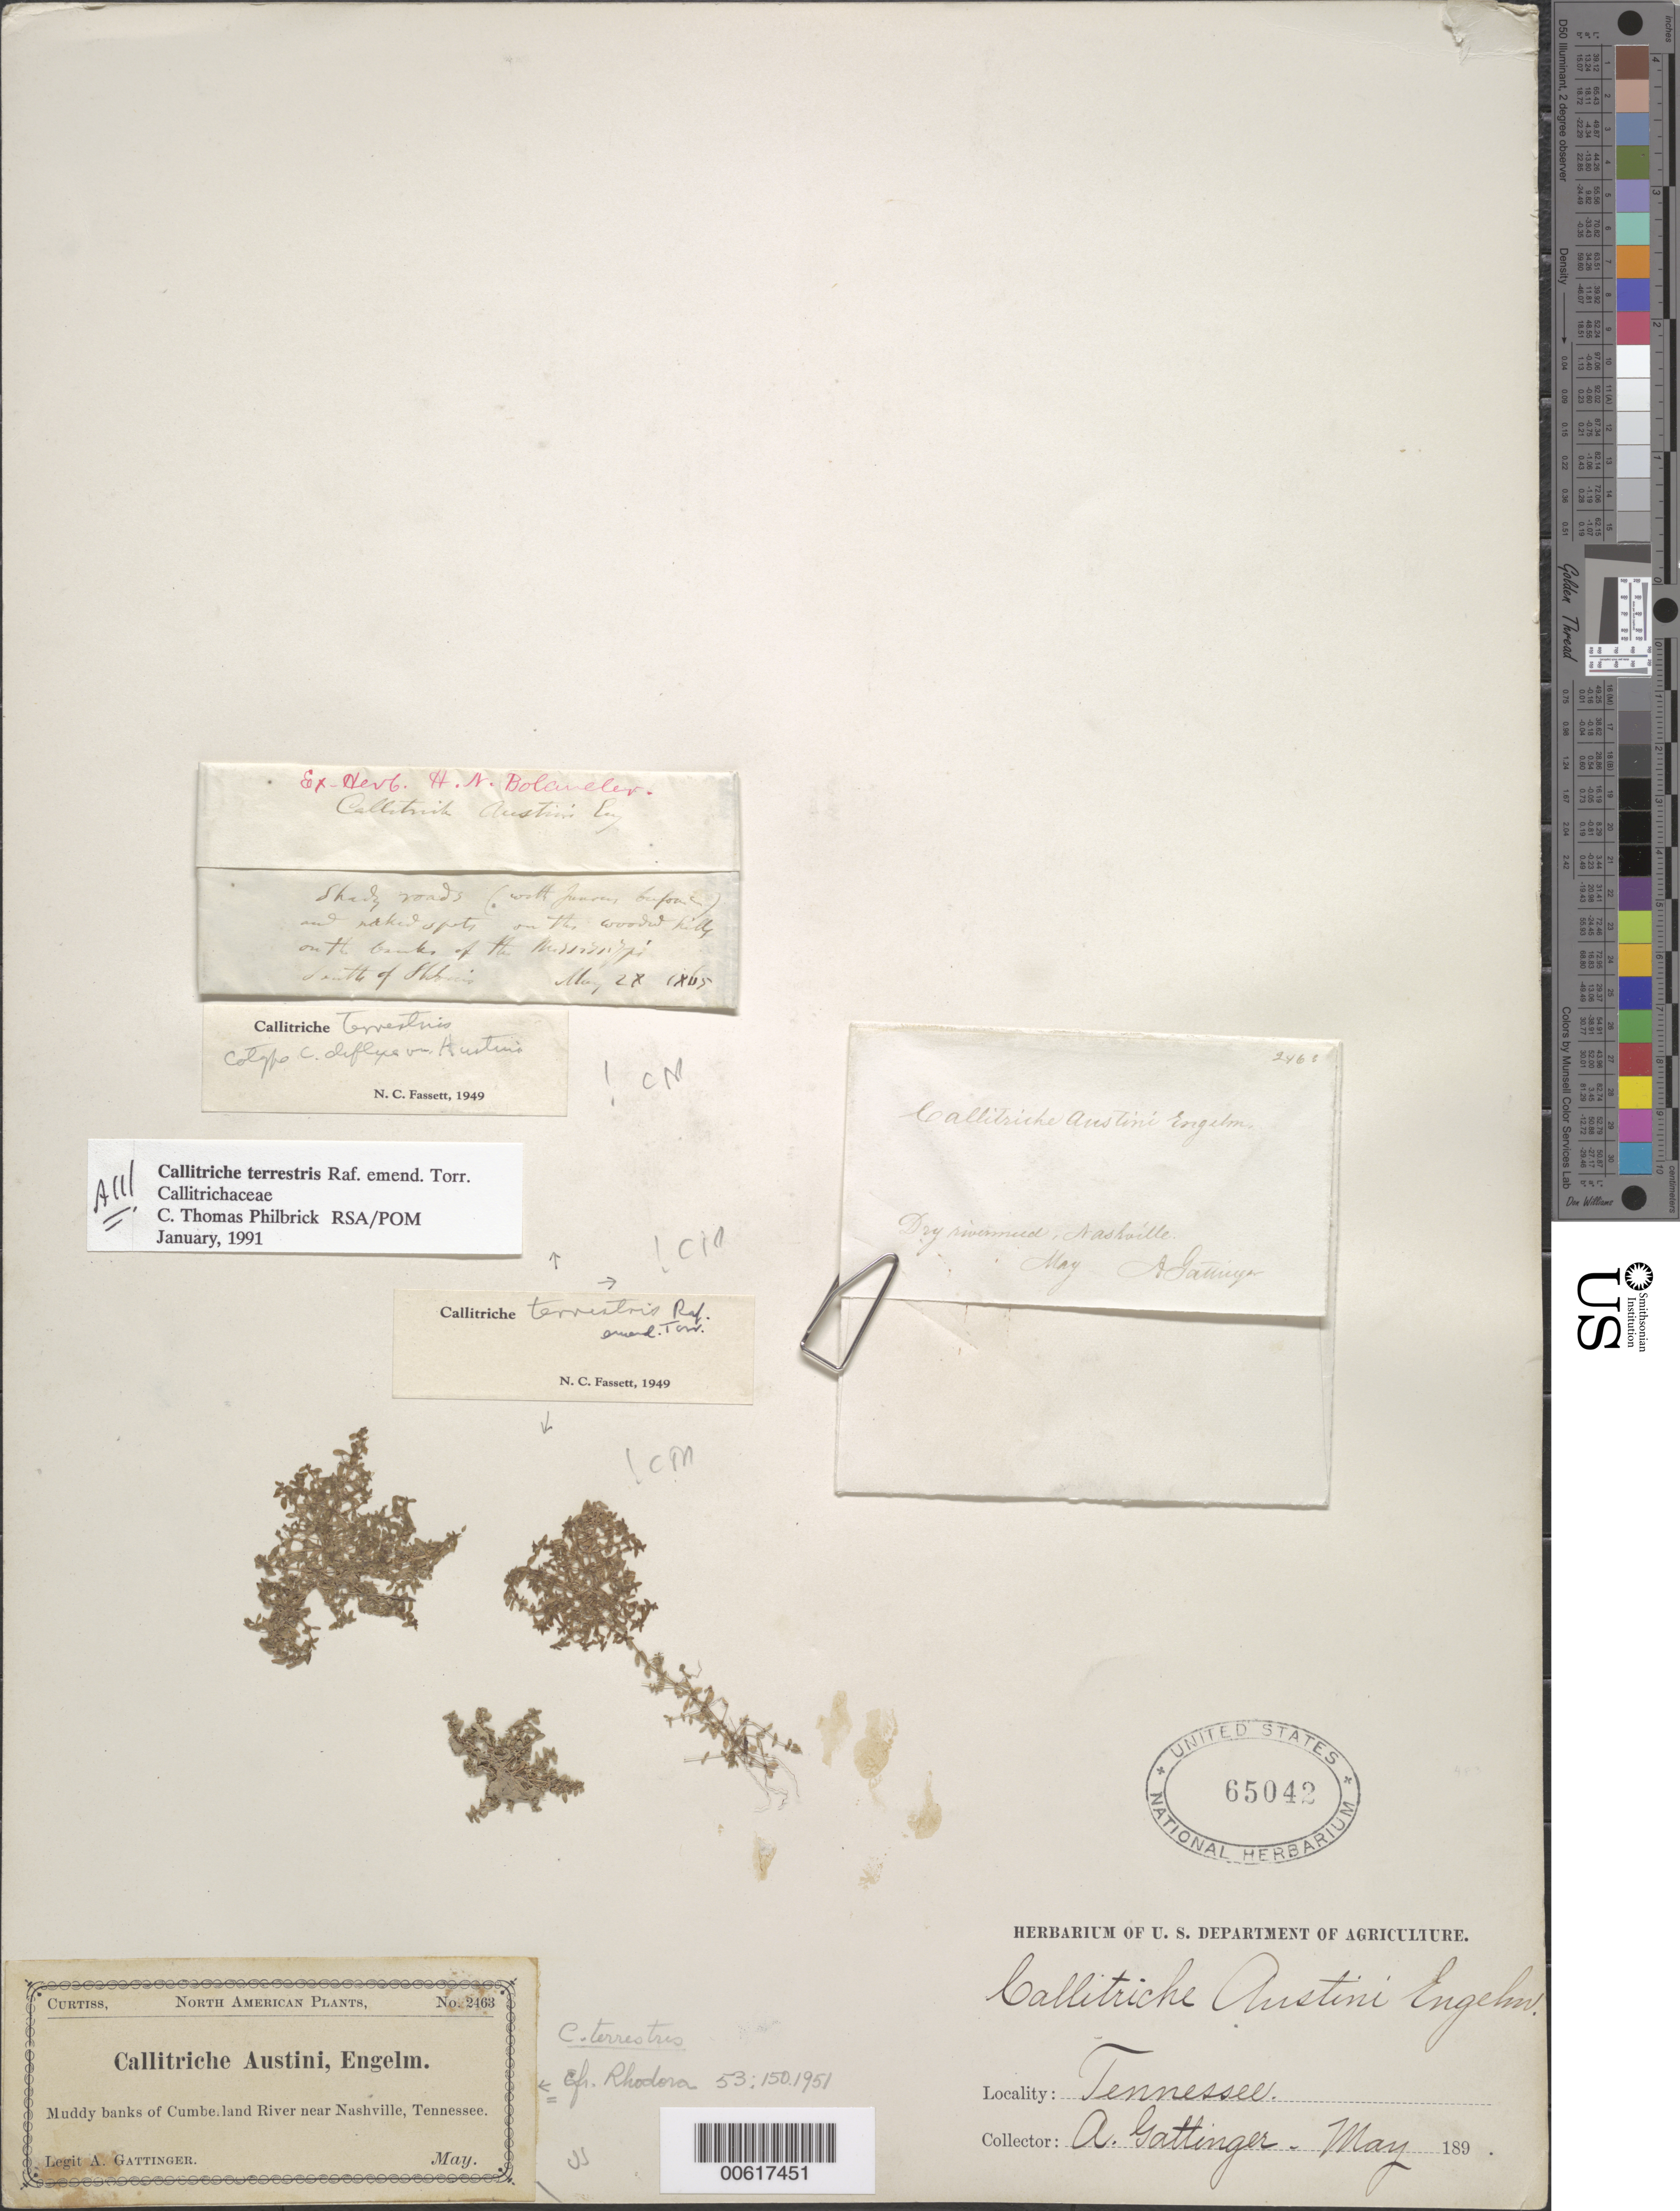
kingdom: Plantae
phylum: Tracheophyta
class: Magnoliopsida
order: Lamiales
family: Plantaginaceae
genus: Callitriche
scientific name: Callitriche terrestris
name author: Raf.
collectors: A. Gattinger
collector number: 2463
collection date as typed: May 189-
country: United States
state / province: Tennessee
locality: Banks of Cumberland River near Nashville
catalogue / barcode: US 65042